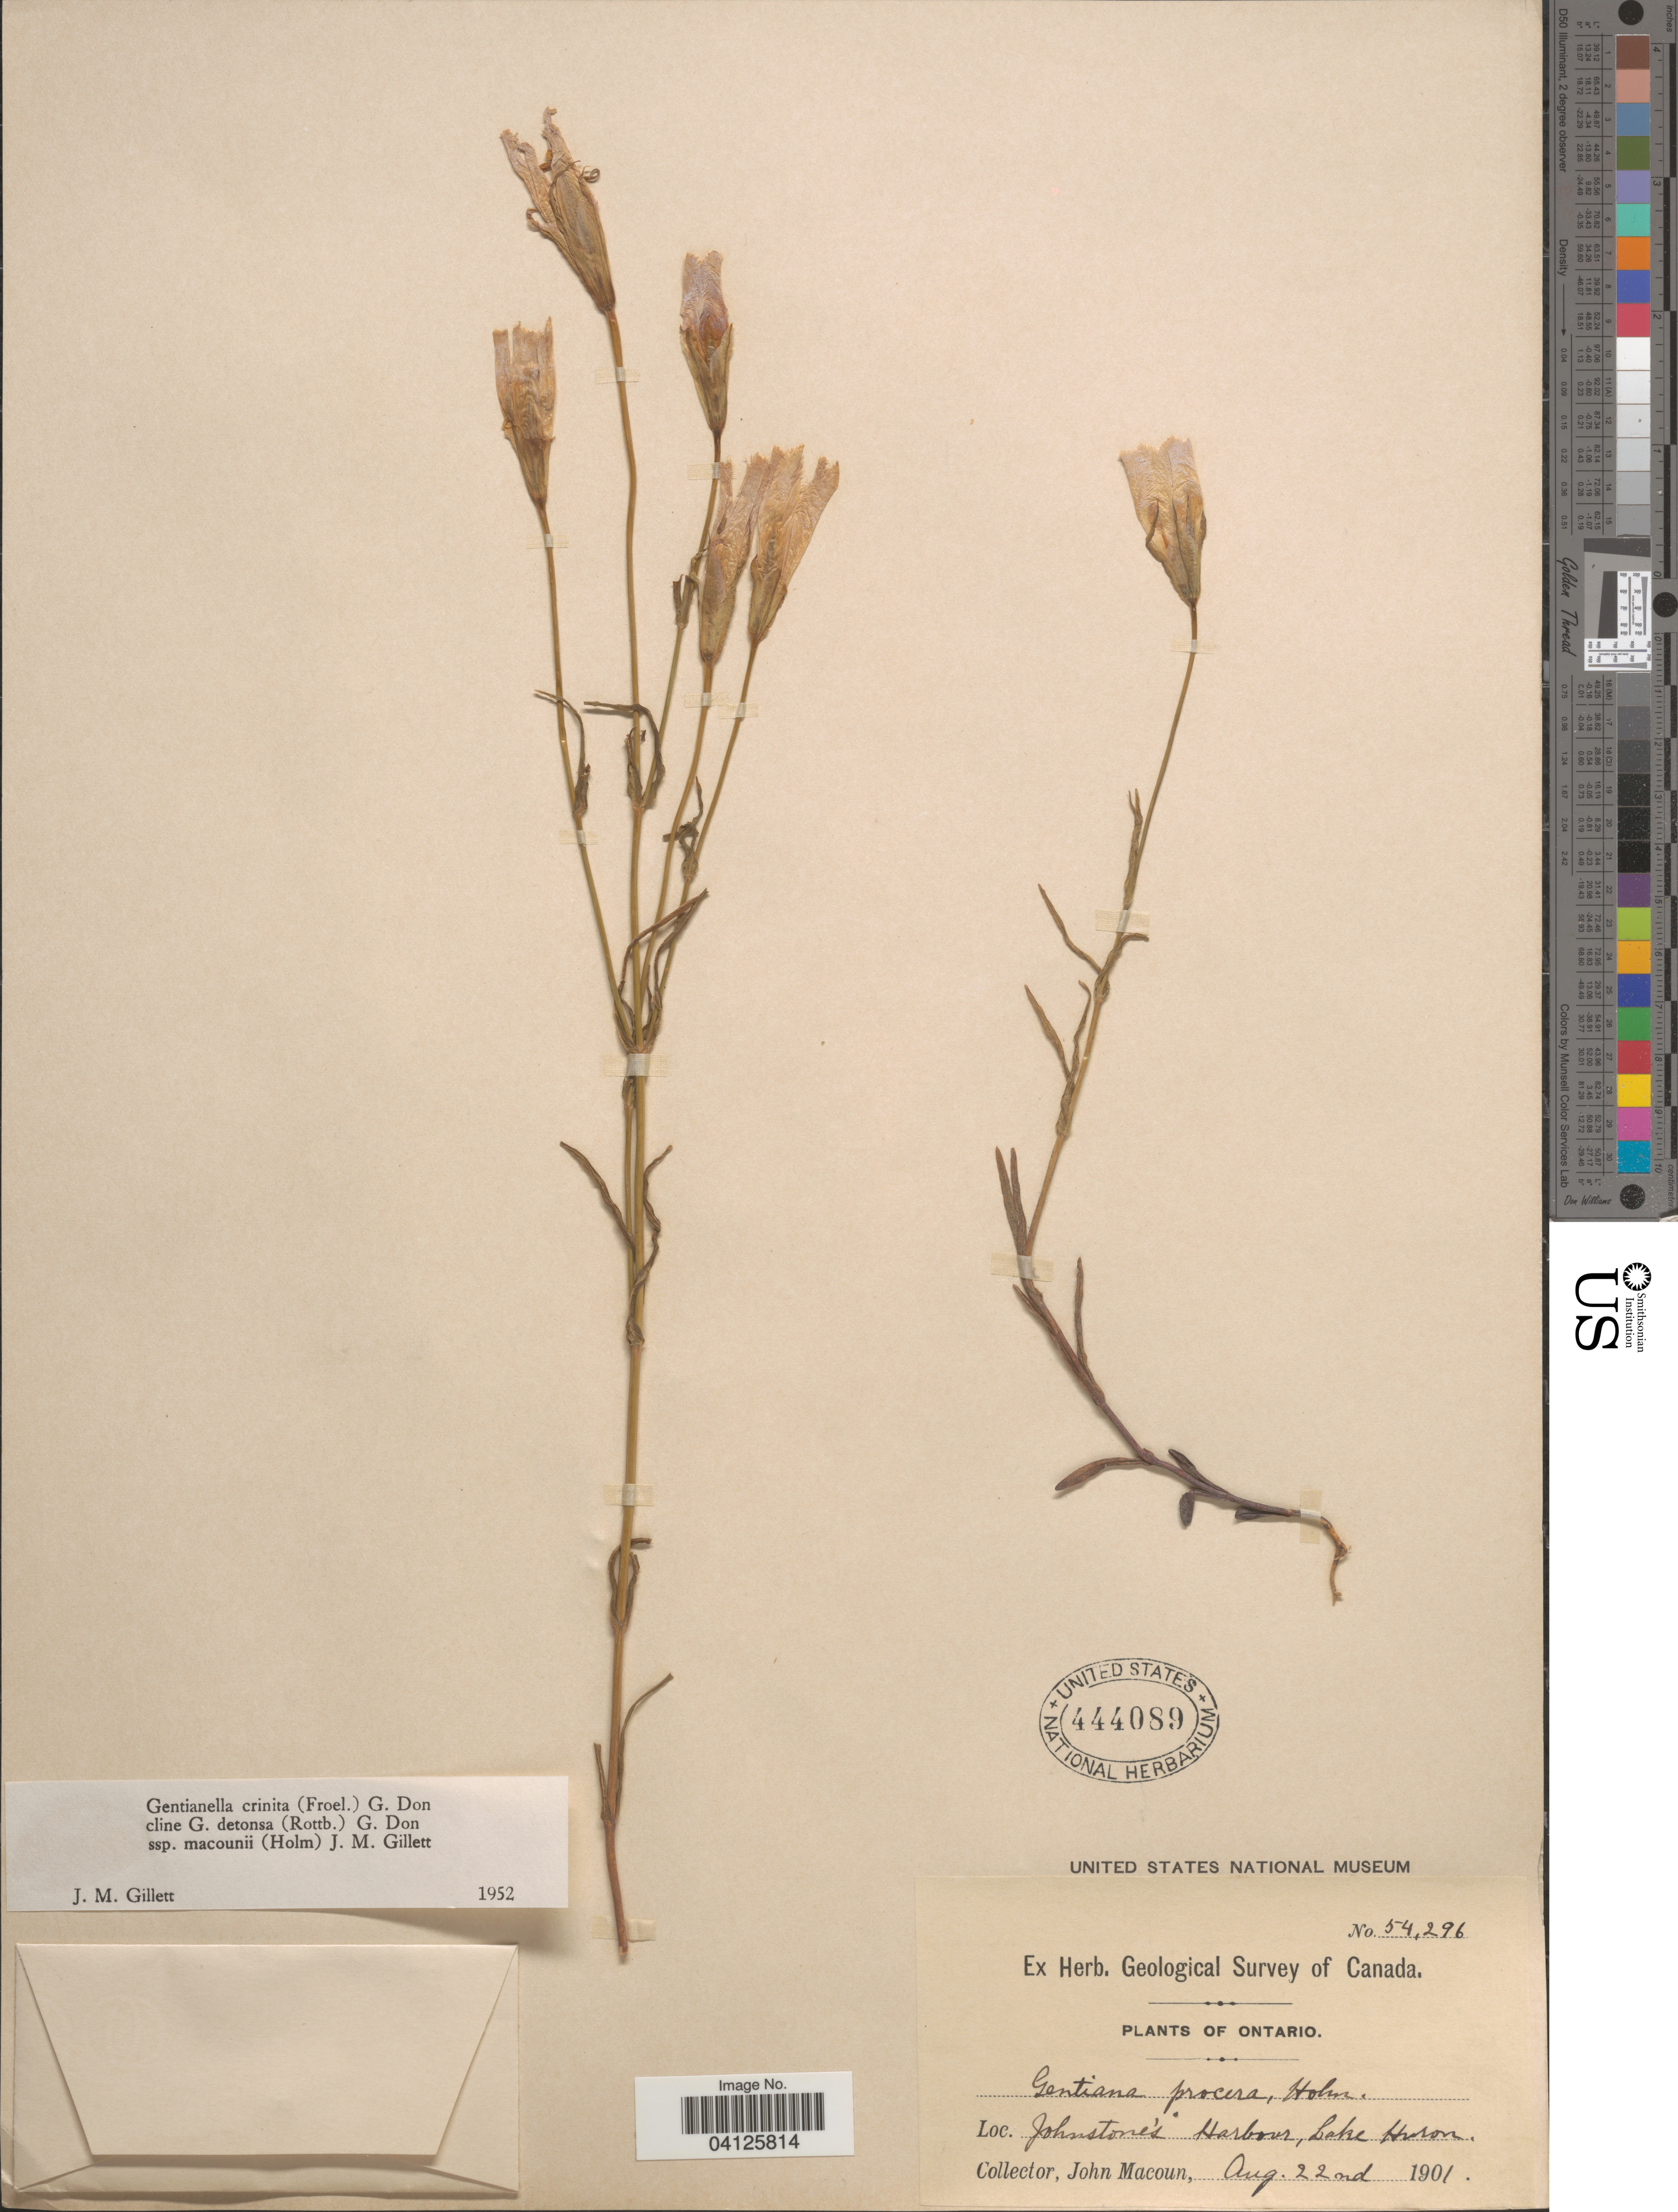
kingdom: Plantae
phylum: Tracheophyta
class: Magnoliopsida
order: Gentianales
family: Gentianaceae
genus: Gentianella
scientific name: Gentianella crinita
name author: (Froel.) G. Don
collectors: J. Macoun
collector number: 54296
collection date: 1901-08-22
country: Canada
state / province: Ontario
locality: Geological Survey of Canada. Johnstone's Harbour, Lake Huron.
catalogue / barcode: US 444089